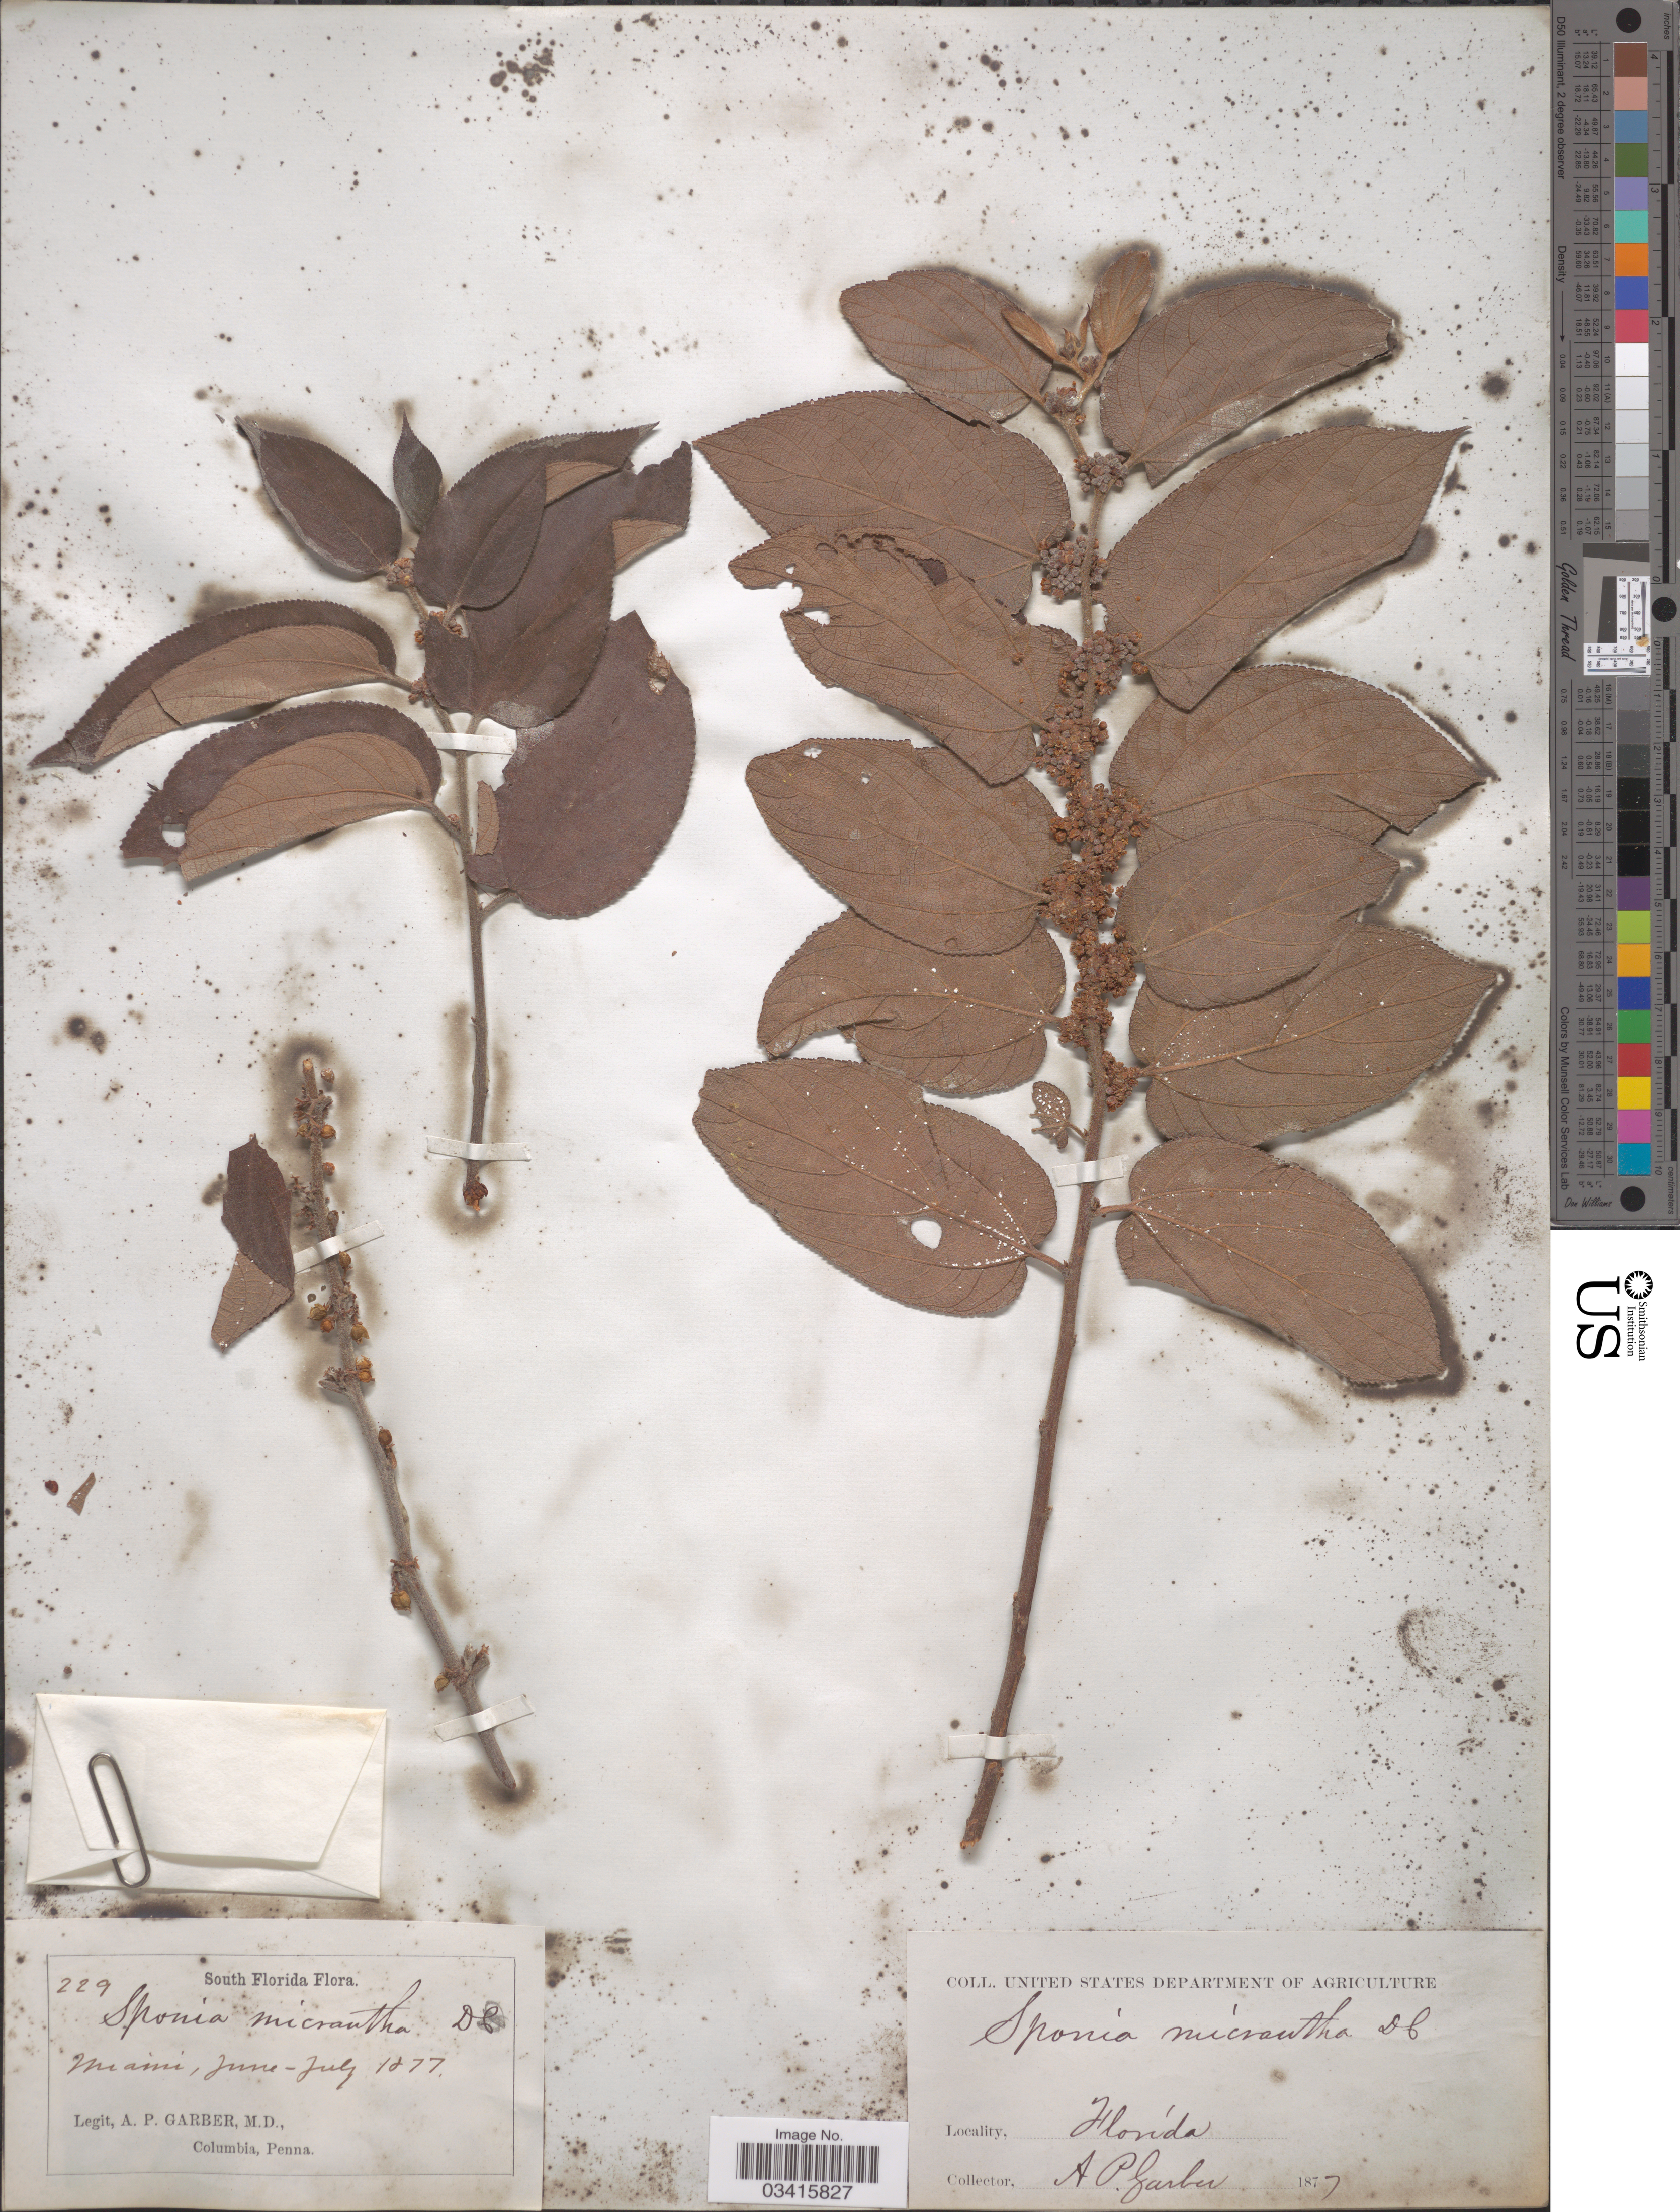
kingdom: Plantae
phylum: Tracheophyta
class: Magnoliopsida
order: Rosales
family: Cannabaceae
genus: Trema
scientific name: Trema floridanum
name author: Britton ex Small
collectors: A. P. Garber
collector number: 229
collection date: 1877-06/1877-07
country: United States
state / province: Florida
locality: South Florida. Miami.